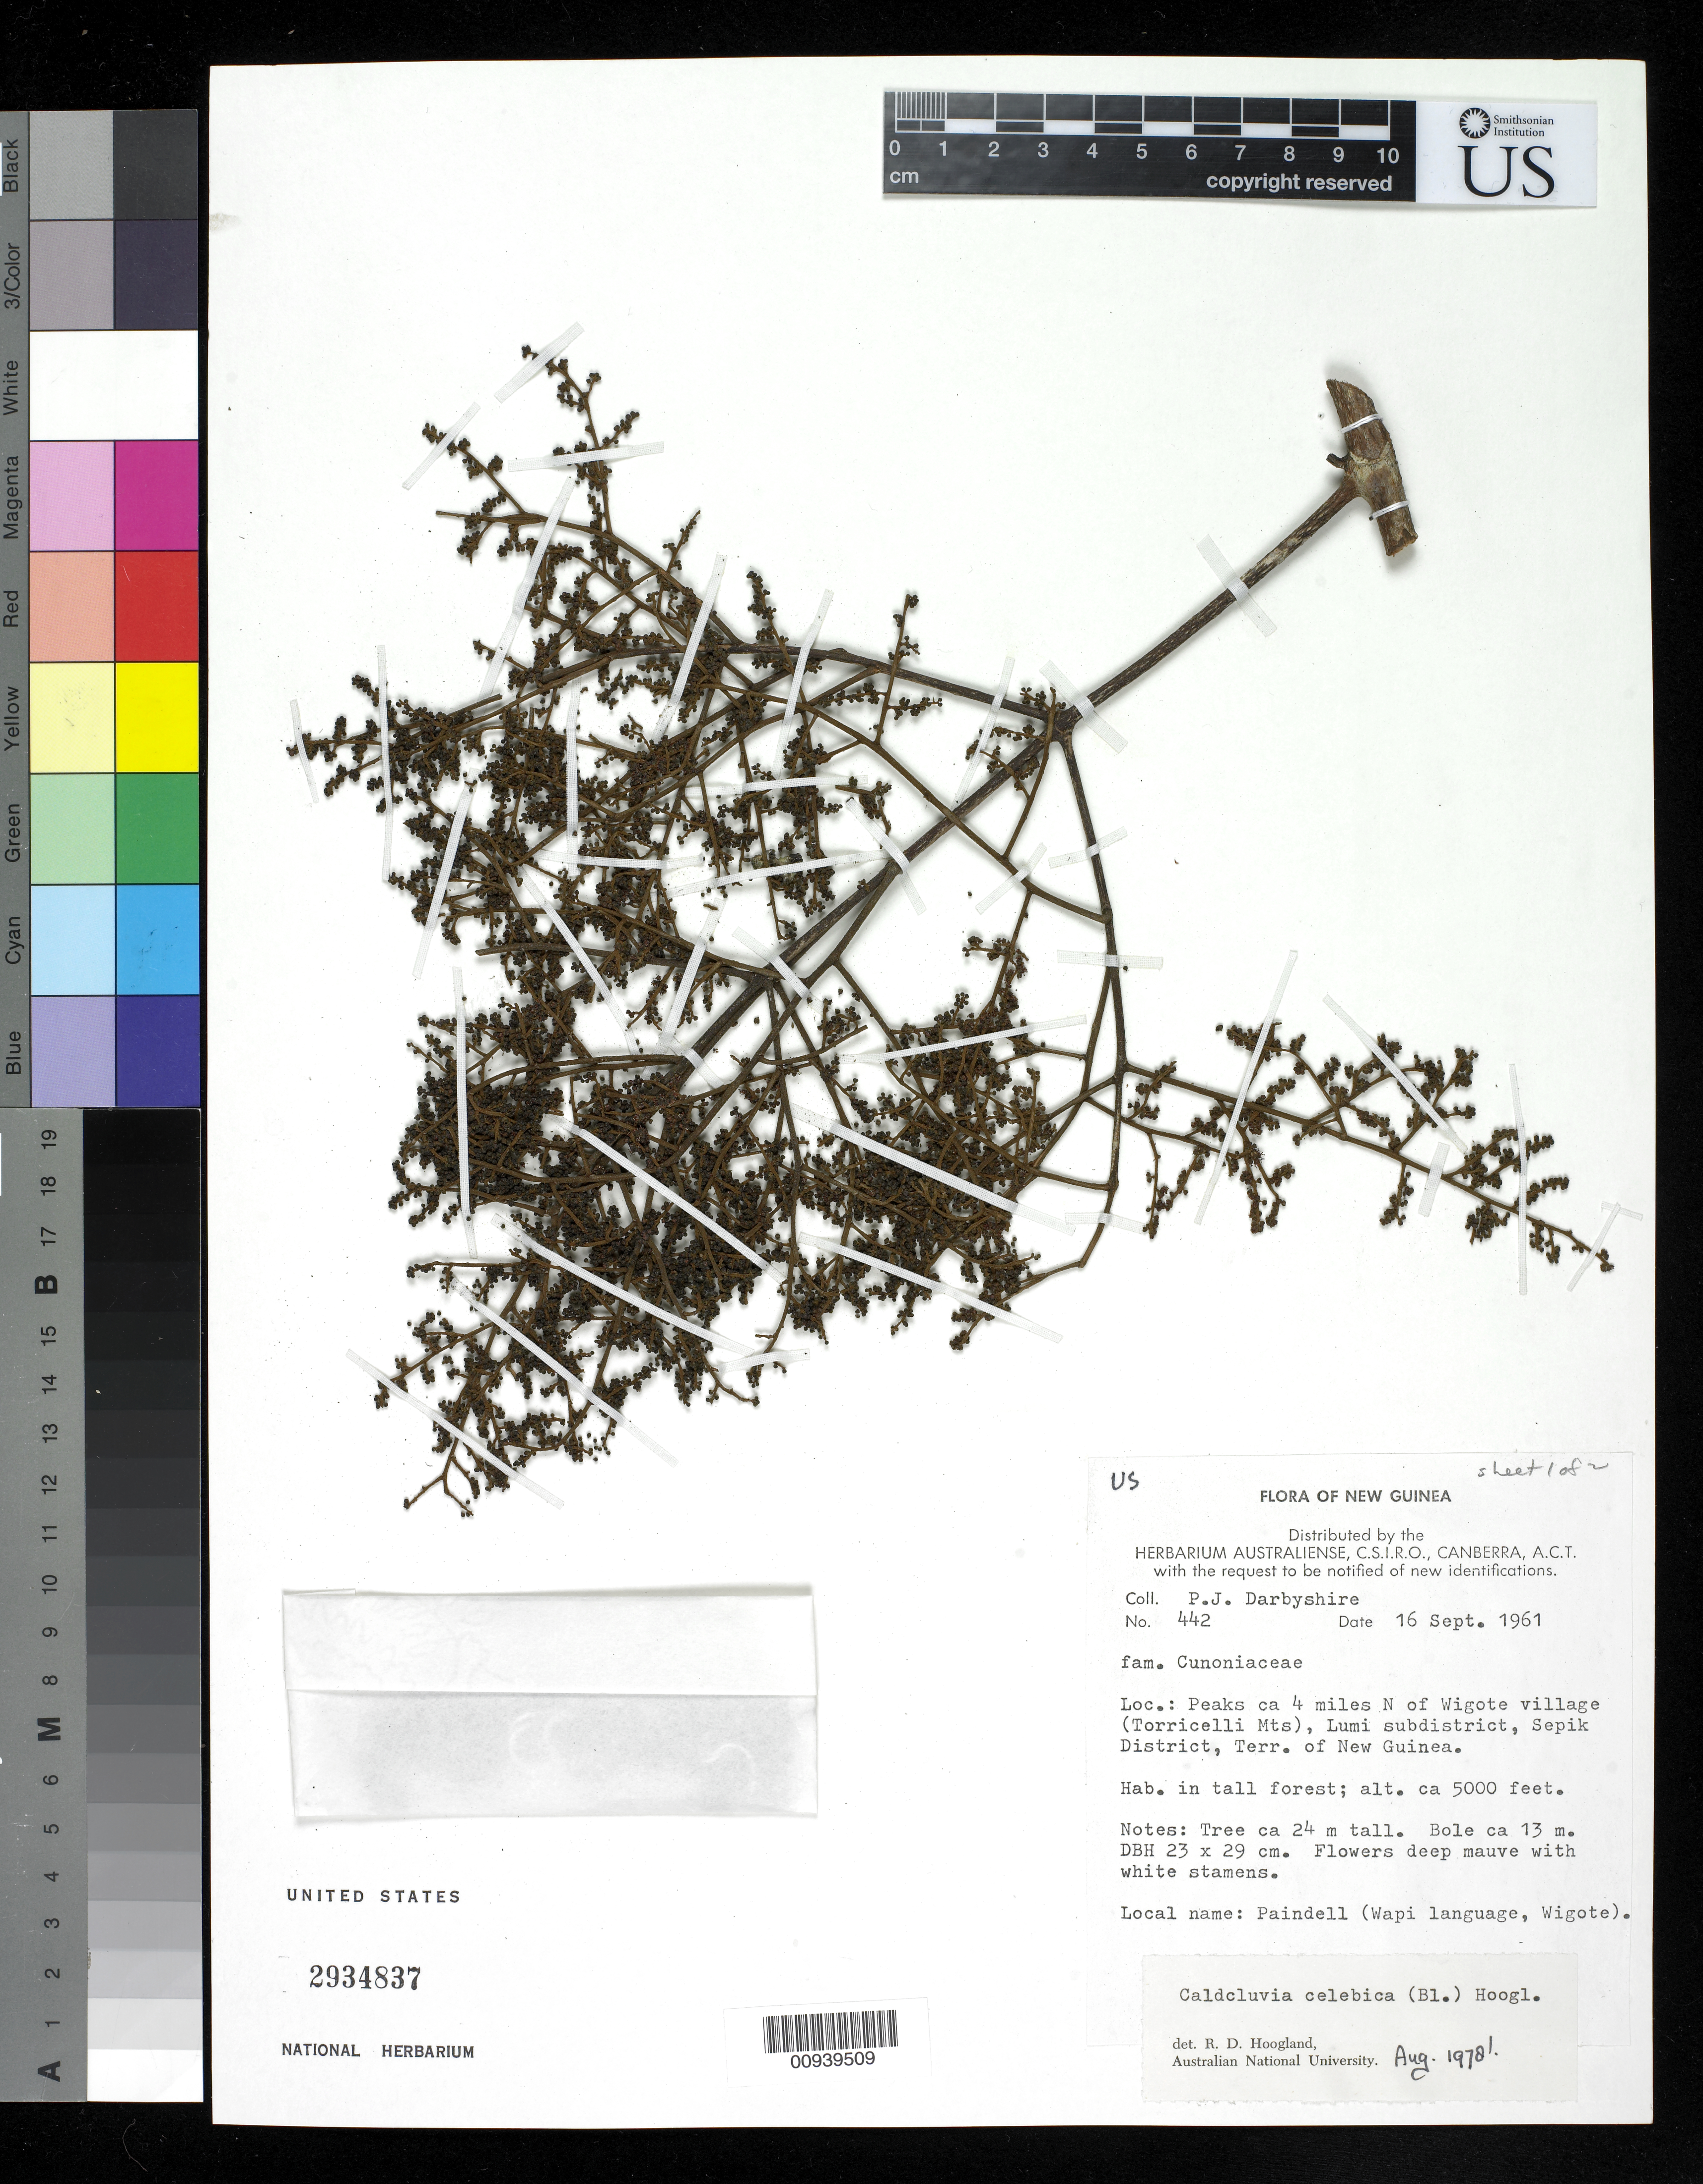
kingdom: Plantae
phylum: Tracheophyta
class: Magnoliopsida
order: Oxalidales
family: Cunoniaceae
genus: Caldcluvia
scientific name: Caldcluvia celebica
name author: (Blume) Hoogland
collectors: P. Darbyshire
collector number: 442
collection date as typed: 16 Sep 1961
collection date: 1961-09-16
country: Papua New Guinea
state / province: Sepik District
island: New Guinea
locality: Lumi subdistrict, Peaks ca 4 miles N of Wigote village (Torricelli Mts)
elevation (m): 1524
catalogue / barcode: US 2934837